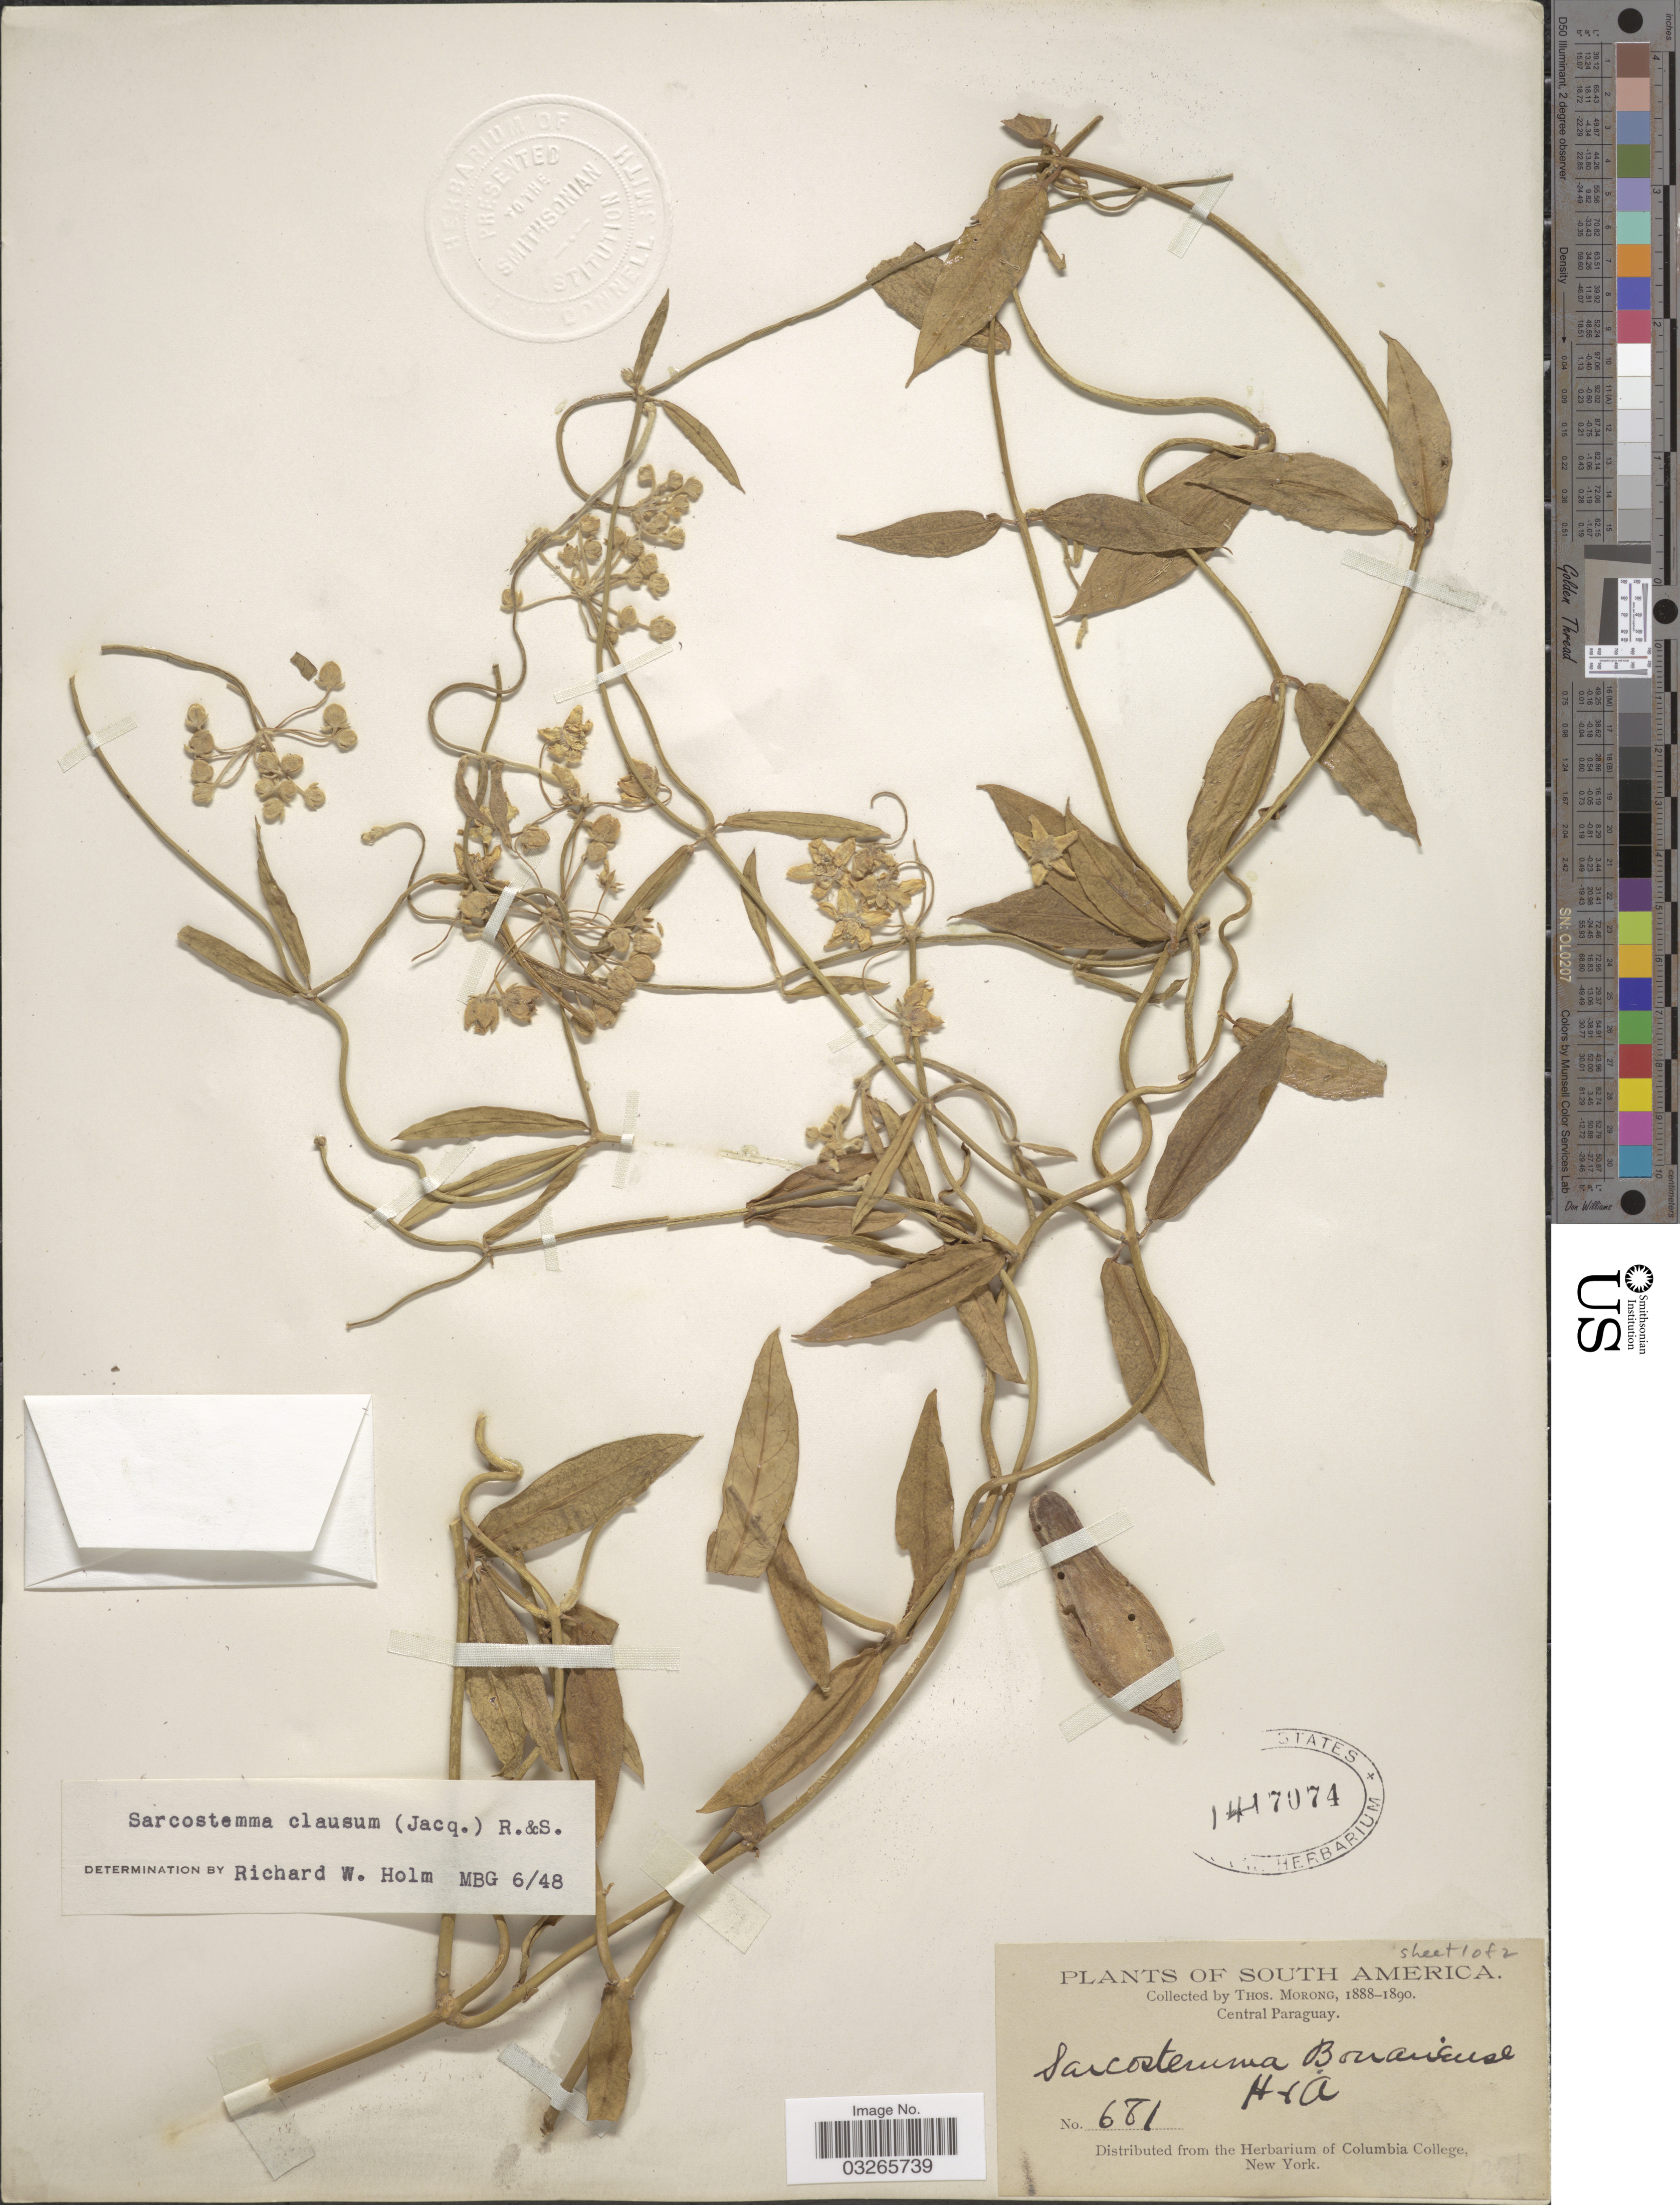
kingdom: Plantae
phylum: Tracheophyta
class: Magnoliopsida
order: Gentianales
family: Apocynaceae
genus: Sarcostemma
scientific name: Sarcostemma clausum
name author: (Jacq.) Schult.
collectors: ex herb. T. Morong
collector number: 681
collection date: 1888/1890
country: Paraguay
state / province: Central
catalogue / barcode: US 1417074